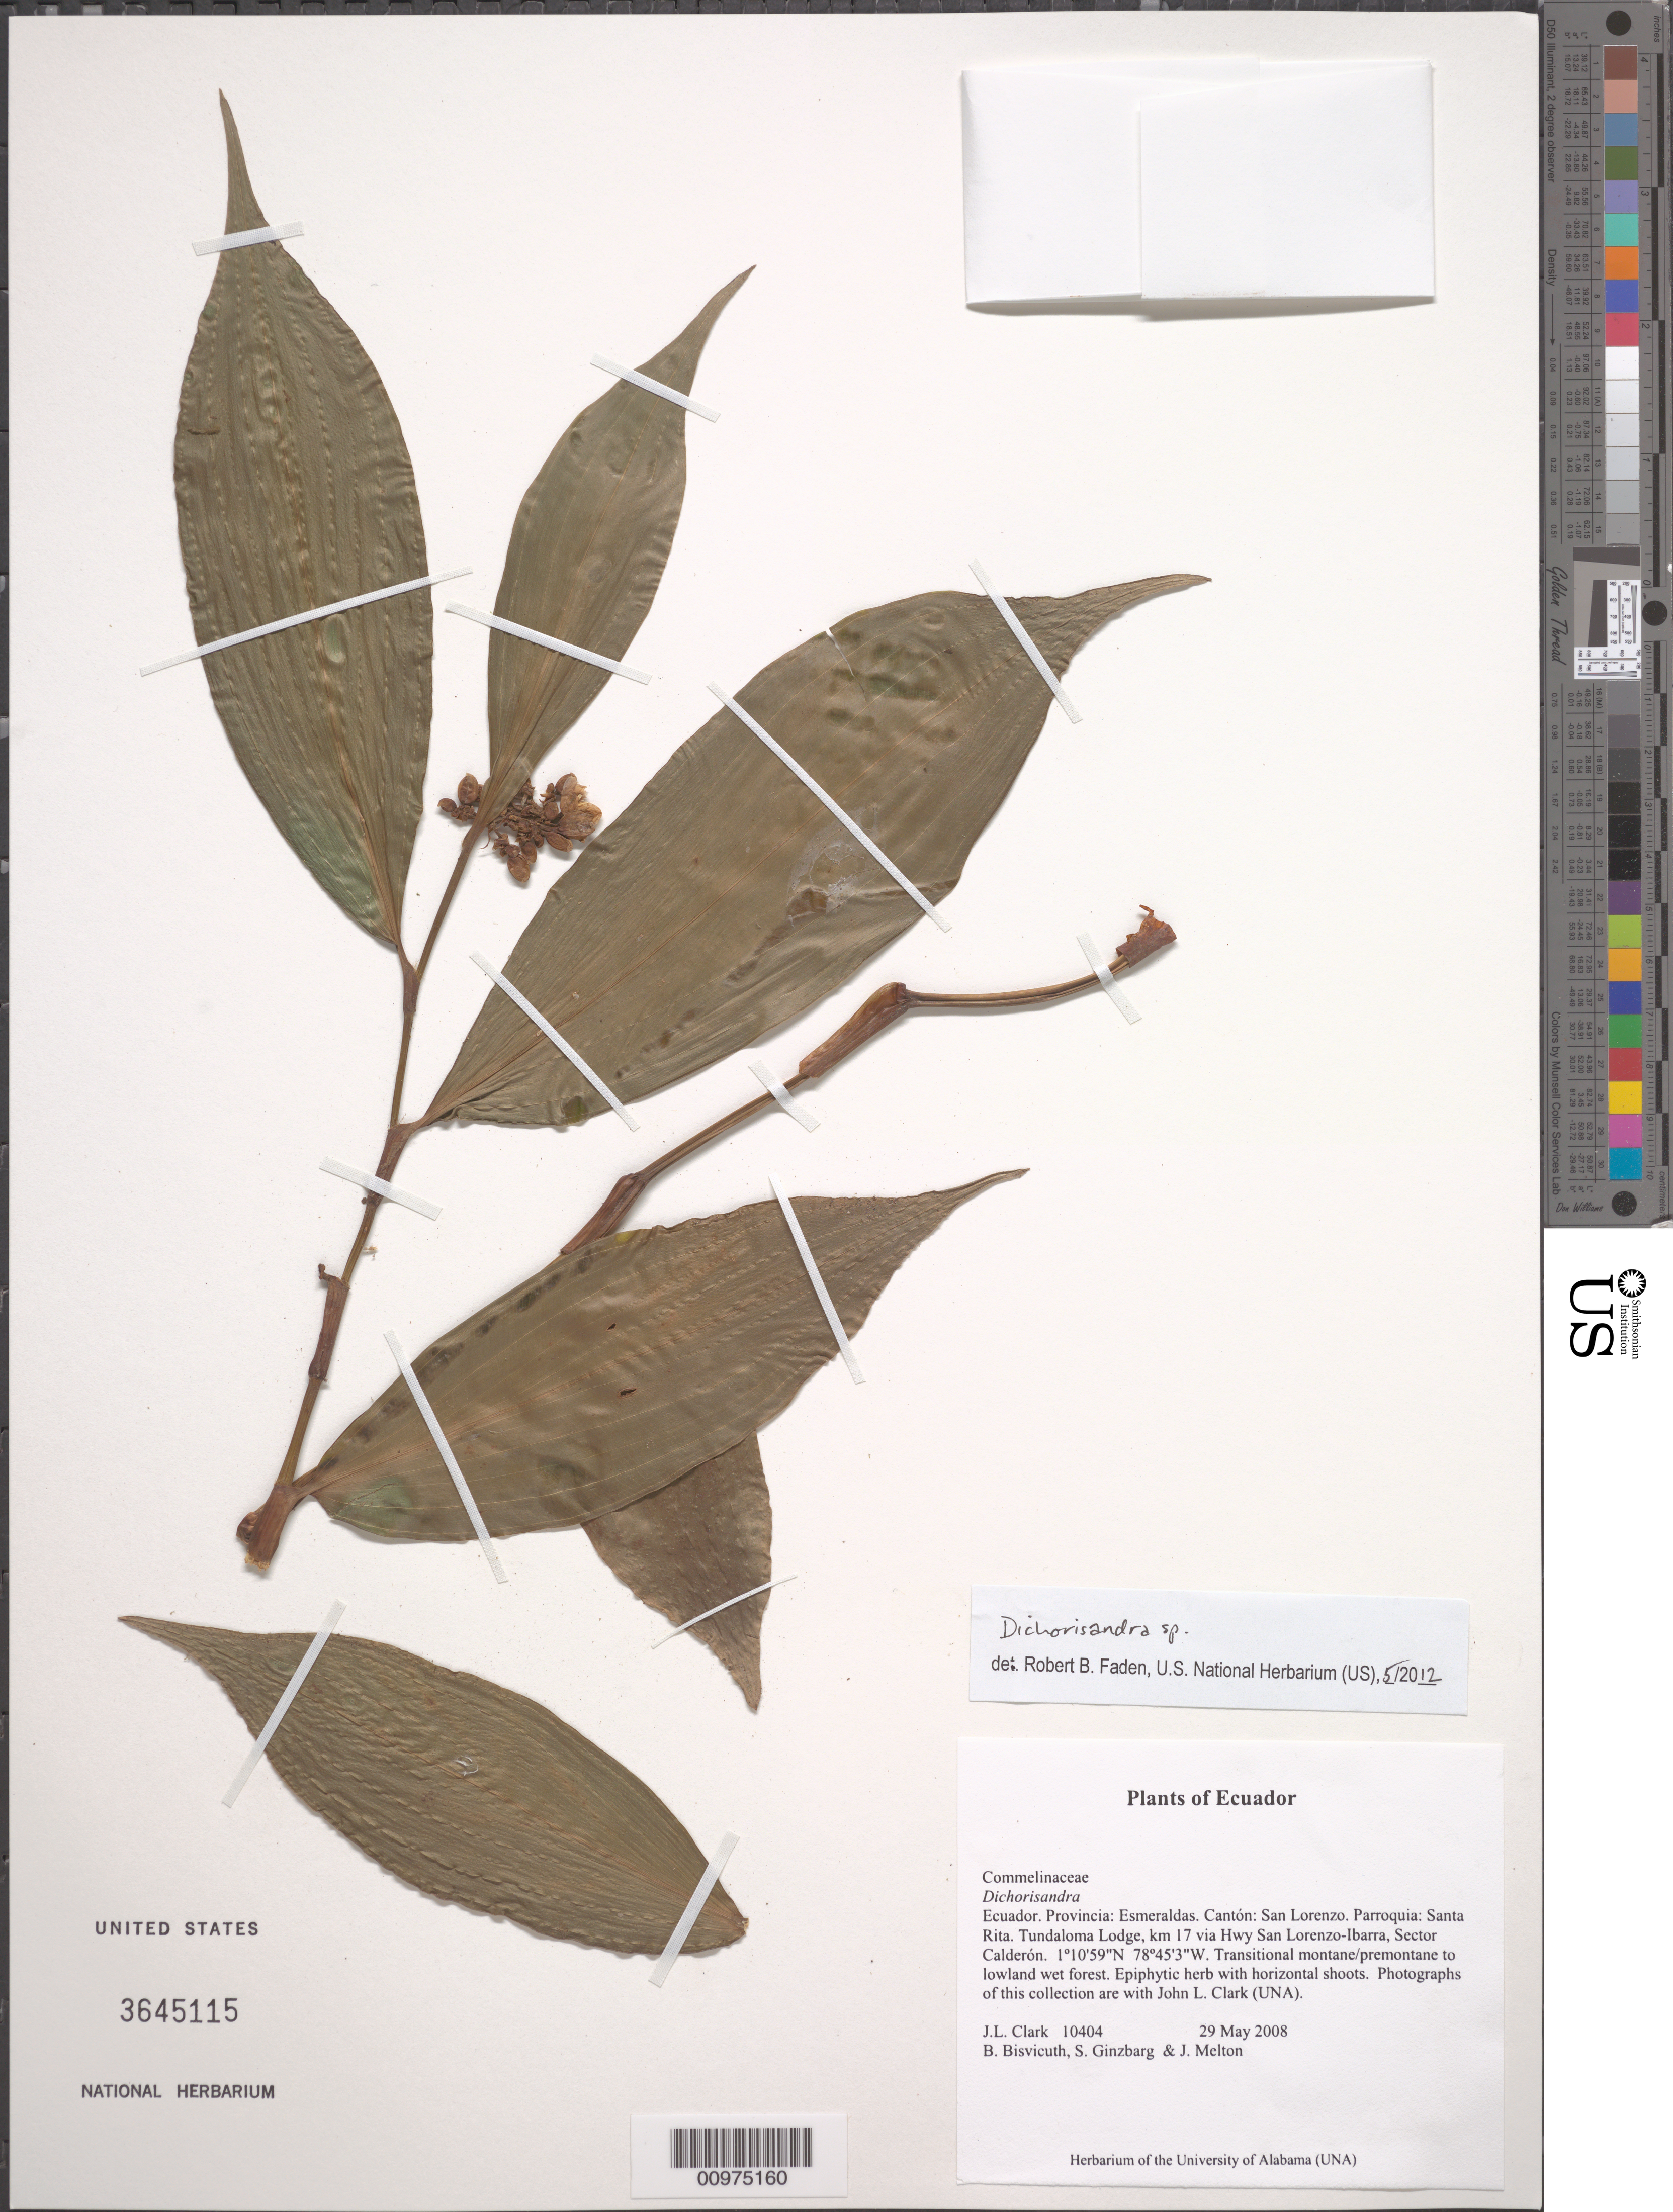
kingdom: Plantae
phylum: Tracheophyta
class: Liliopsida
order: Commelinales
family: Commelinaceae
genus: Dichorisandra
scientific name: Dichorisandra sp.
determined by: Faden, Robert B., (US), Smithsonian Institution - National Museum of Natural History (UNITED STATES)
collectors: J. L. Clark et al.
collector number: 10404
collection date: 2008-05-29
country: Ecuador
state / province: Esmeraldas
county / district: San Lorenzo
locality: Provincia: Esmeraldas. Cantón: San Lorenzo. Parroquia: Santa Rita. Tundaloma Lodge, km 17 via Hwy San Lorenzo-Ibarra, Sector Calderón.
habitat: Transitional montane/premontane to lowland wet forest.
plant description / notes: Photographs of this collection are with John L. Clark (UNA).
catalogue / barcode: US 36451115